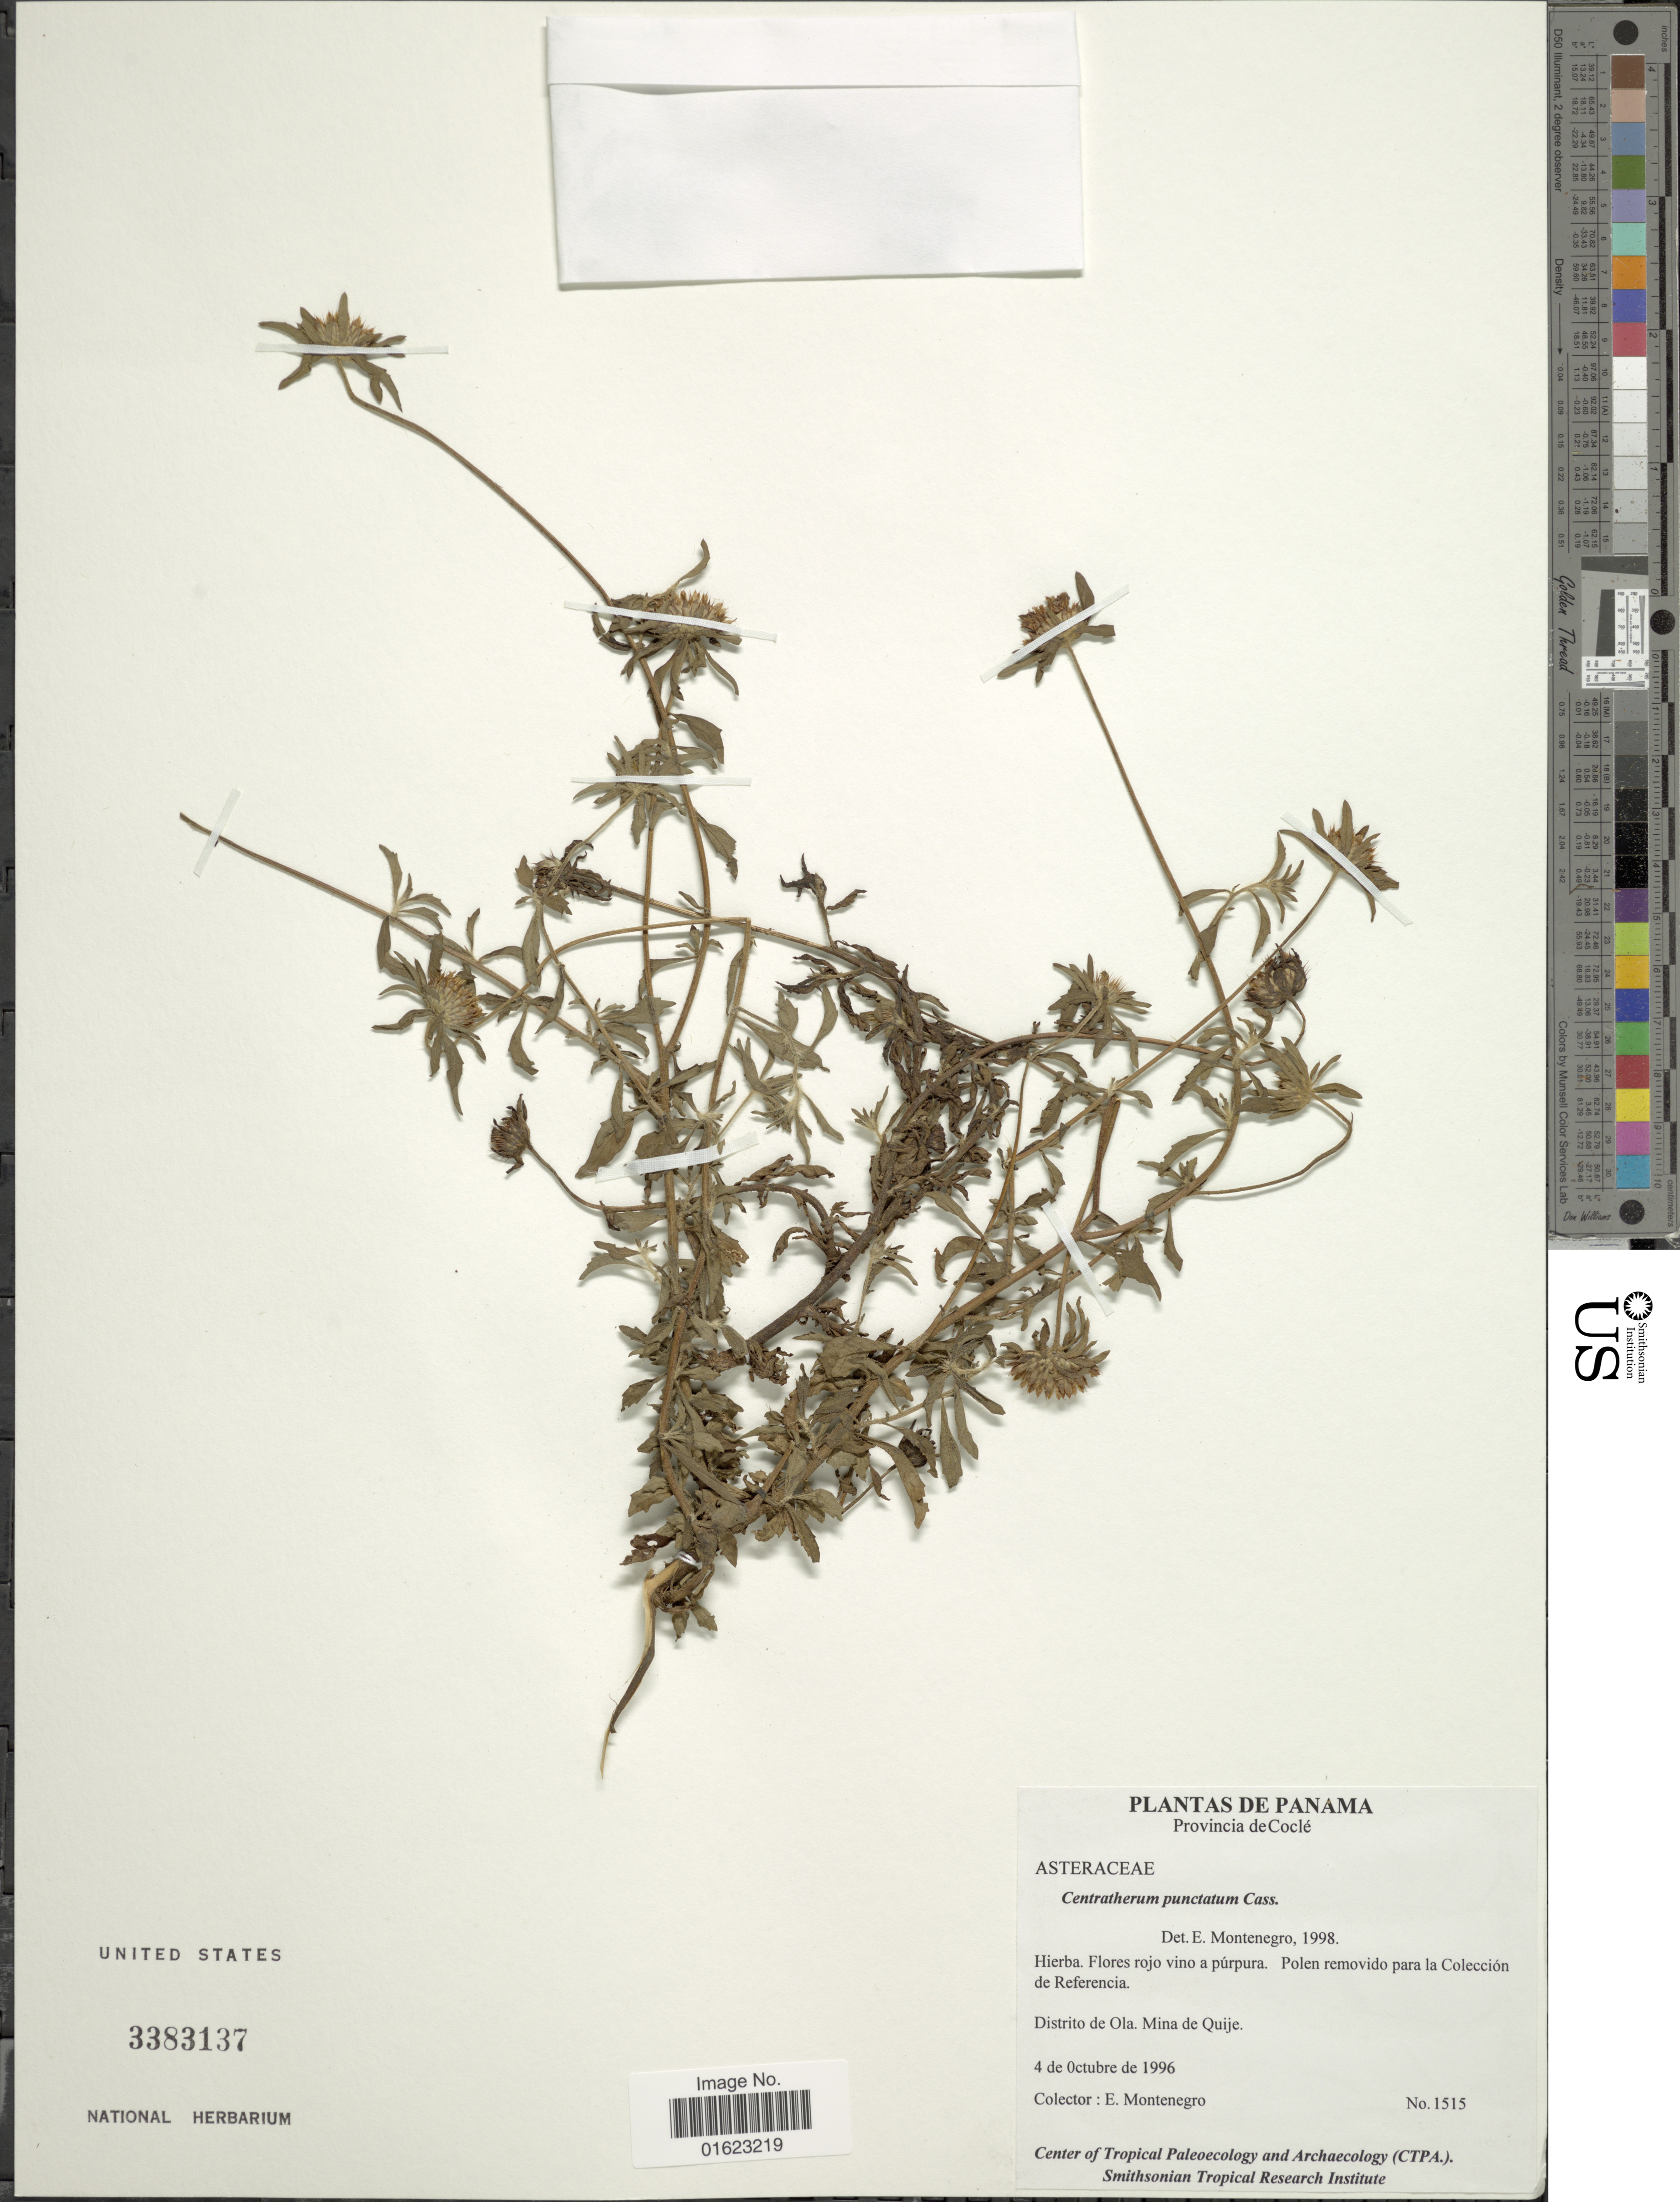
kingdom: Plantae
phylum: Tracheophyta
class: Magnoliopsida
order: Asterales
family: Asteraceae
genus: Centratherum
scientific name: Centratherum punctatum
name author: Cass.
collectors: E. Montenegro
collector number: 1515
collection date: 1996-10-04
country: Panama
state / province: Coclé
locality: Panama. Provincia de Cocle. Distrito de Ola. Mina de Quije.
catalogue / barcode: US 3383137